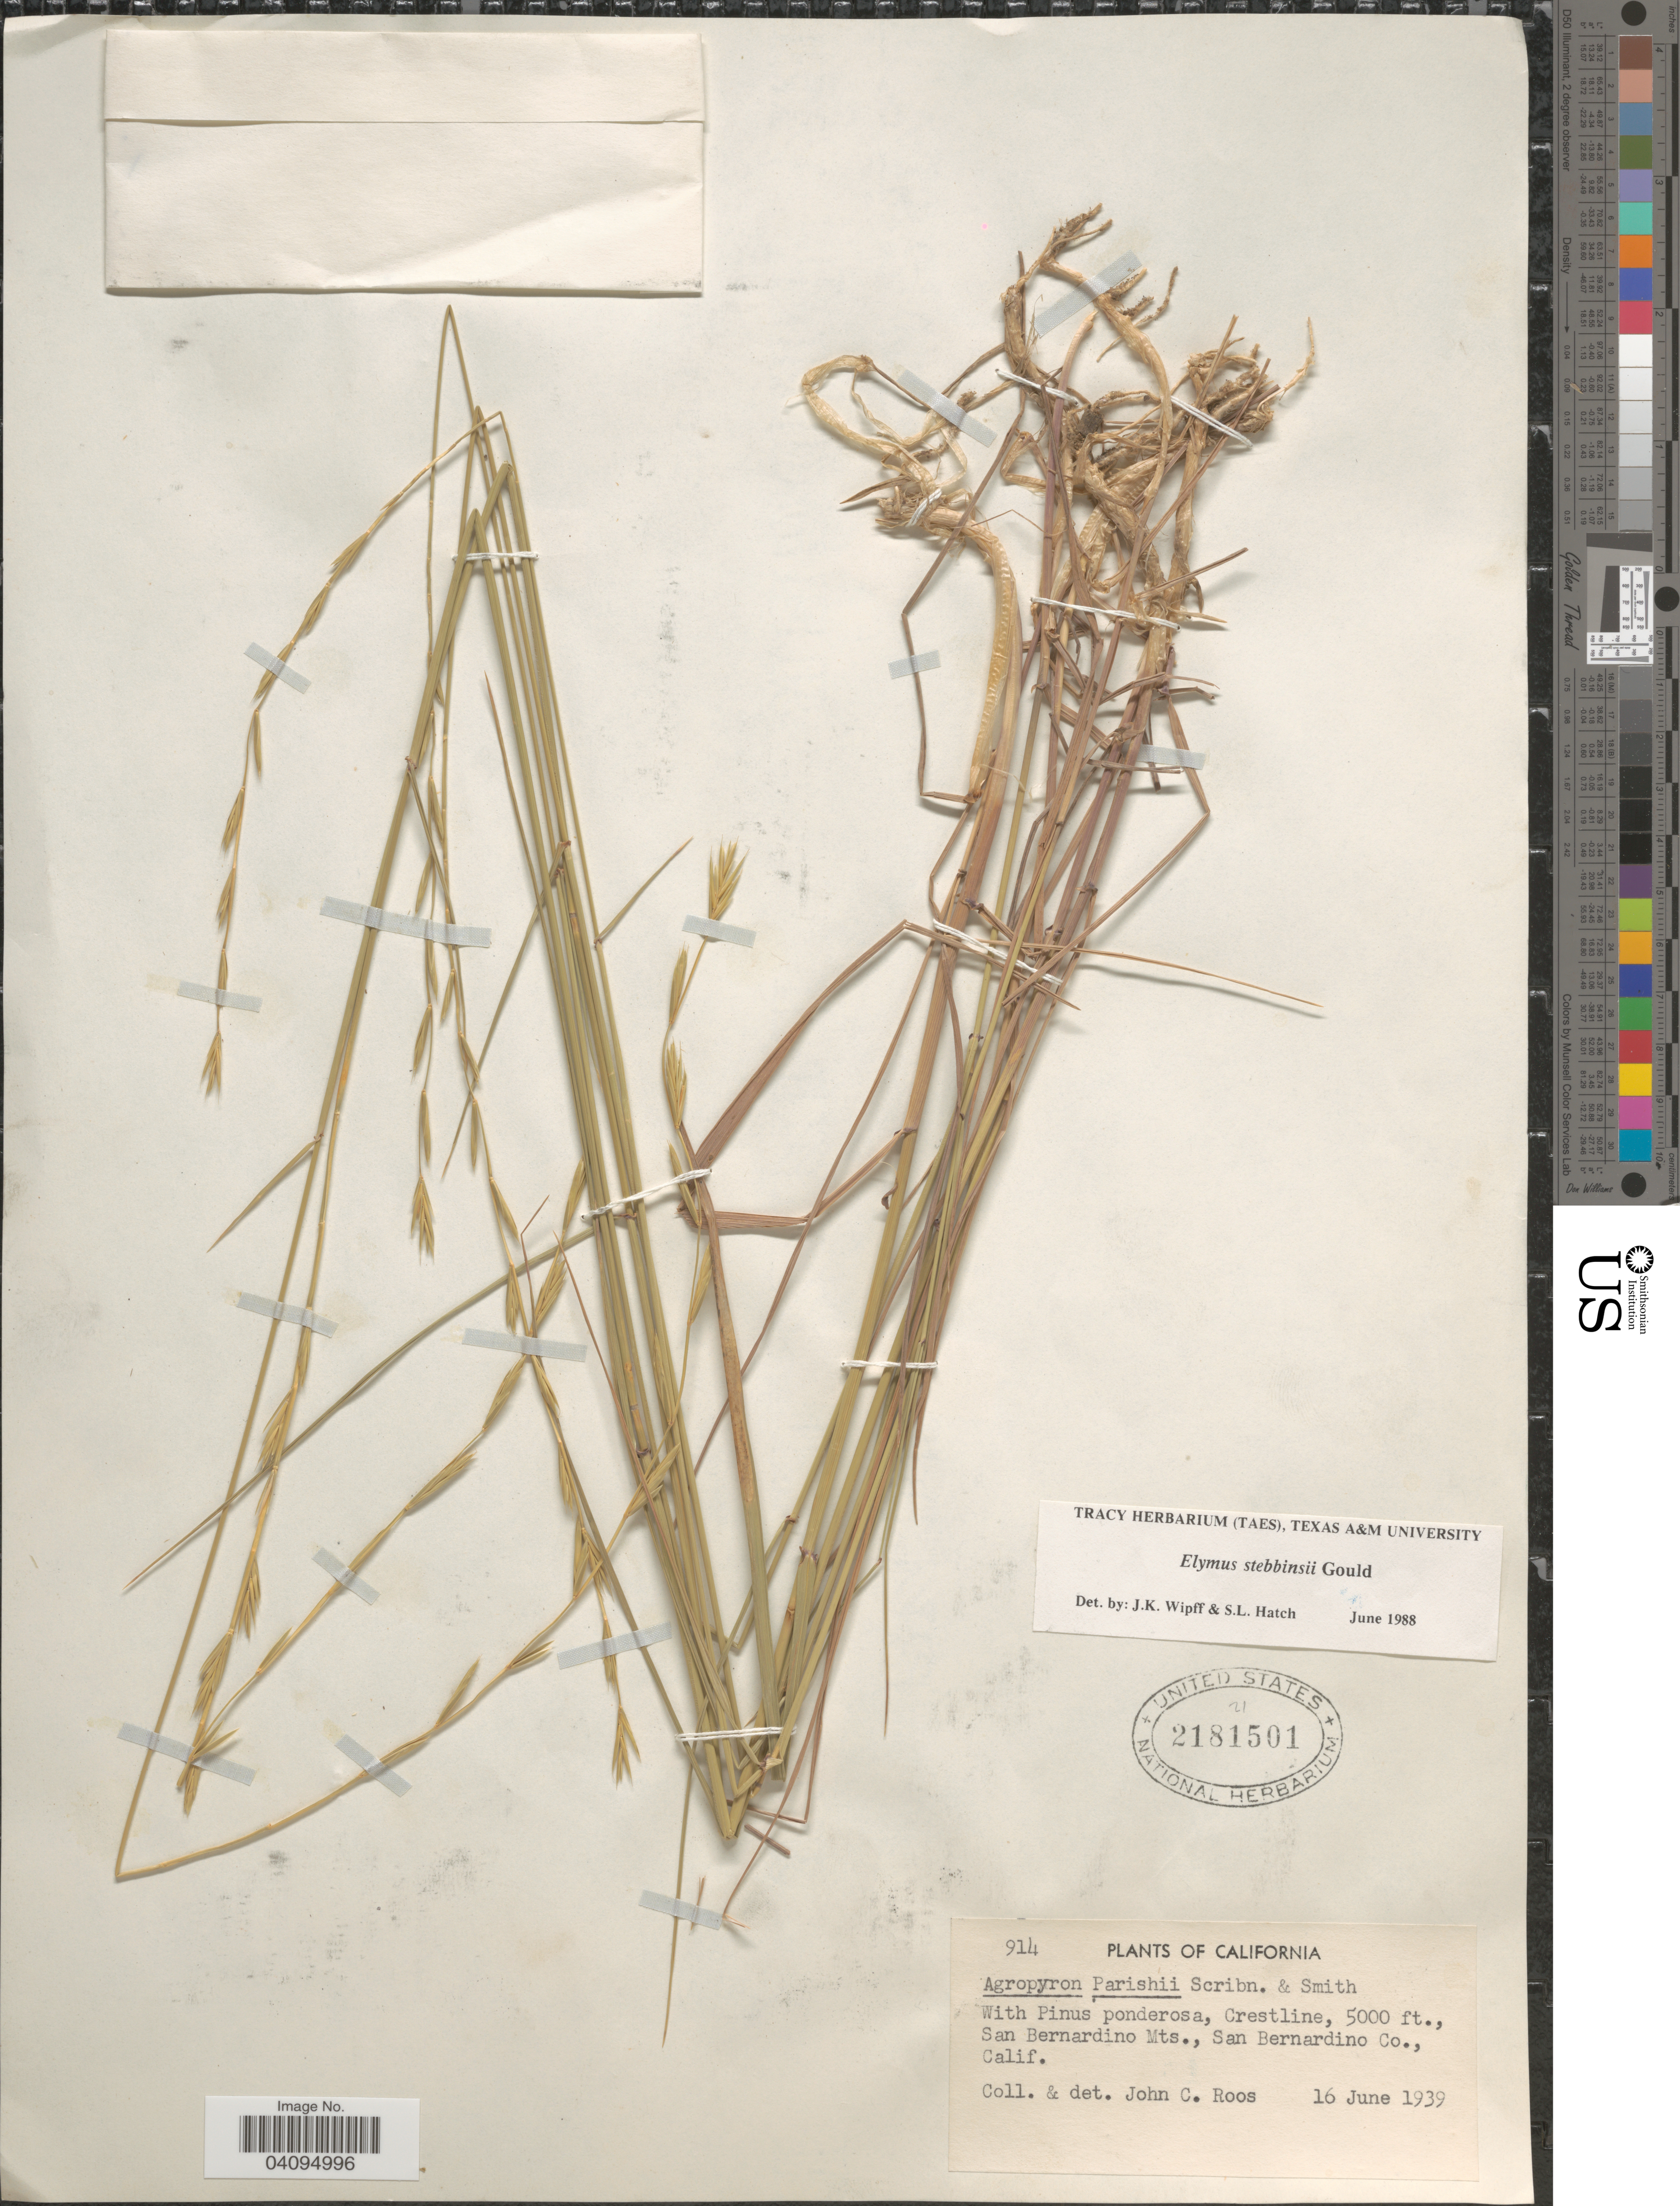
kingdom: Plantae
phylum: Tracheophyta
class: Liliopsida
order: Poales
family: Poaceae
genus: Elymus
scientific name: Elymus stebbinsii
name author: Gould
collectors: J. C. Roos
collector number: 914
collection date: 1939-06-16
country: United States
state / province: California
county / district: San Bernardino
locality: Crestline, San Bernardino Mts., San Bernardino Co.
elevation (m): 1524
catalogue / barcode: US 2181501